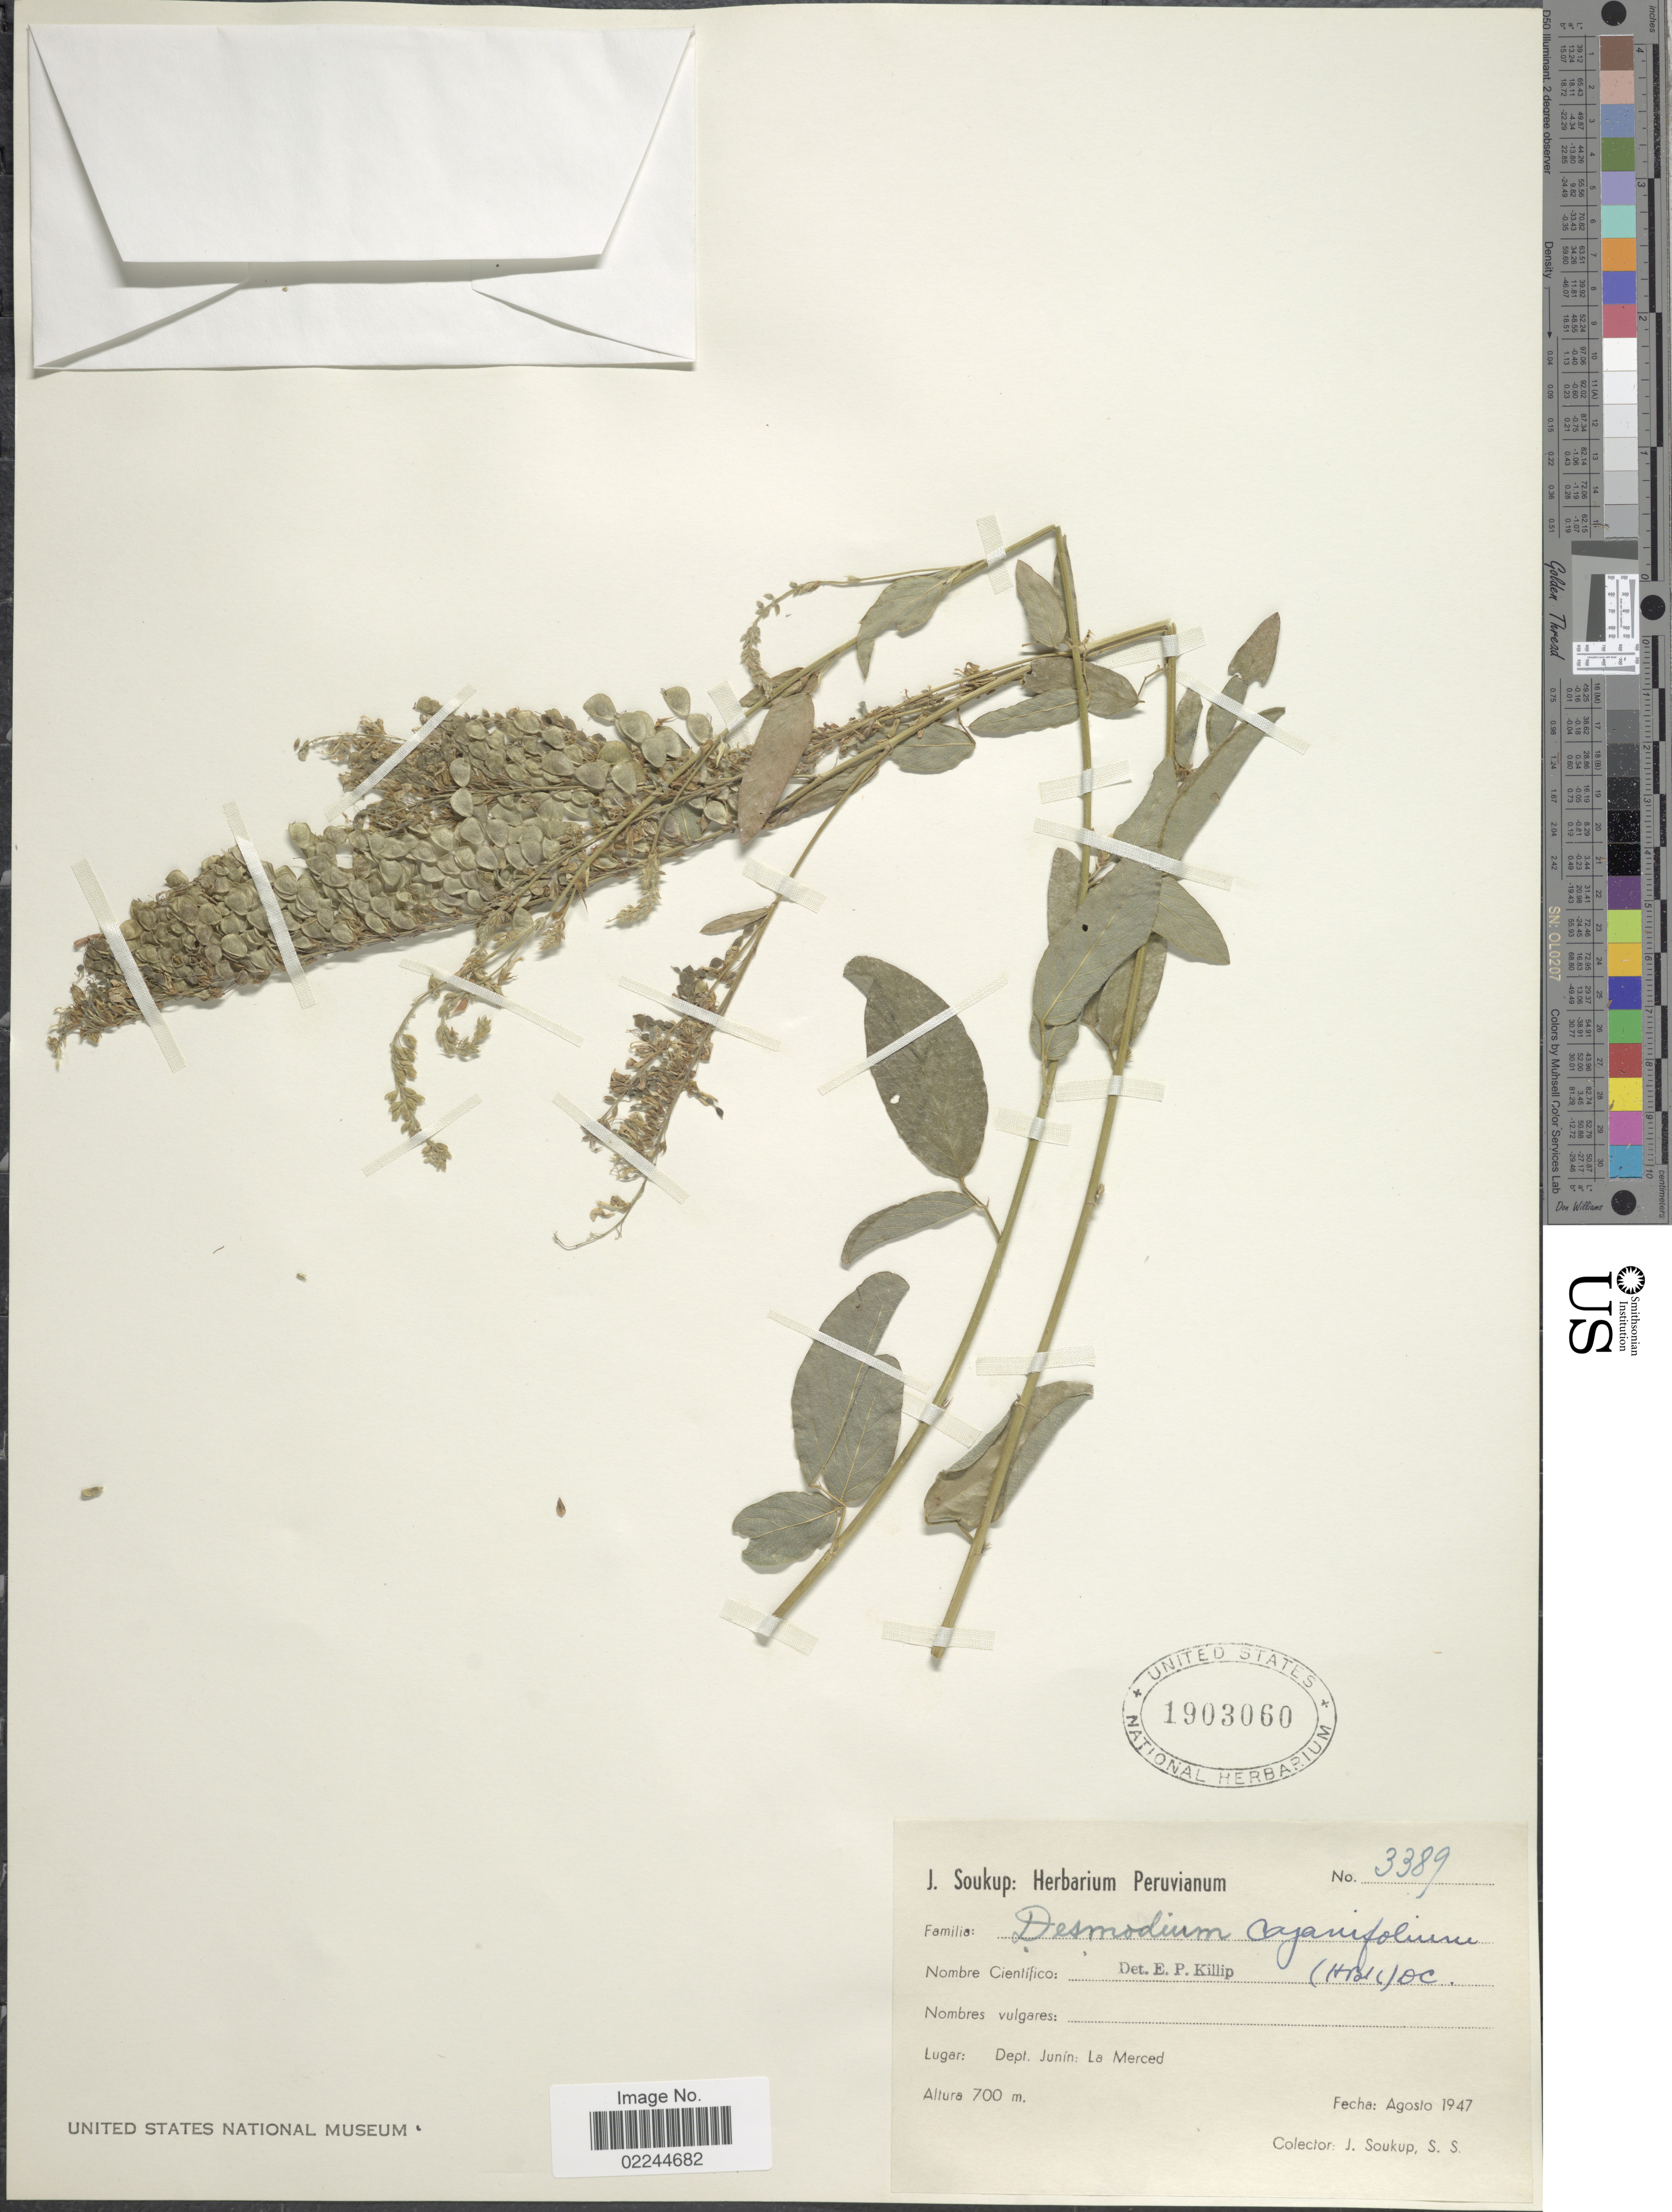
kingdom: Plantae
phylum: Tracheophyta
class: Magnoliopsida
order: Fabales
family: Fabaceae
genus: Desmodium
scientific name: Desmodium cajanifolium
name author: (Kunth) DC.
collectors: J. Soukop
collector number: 3389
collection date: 1947-08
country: Peru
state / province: Junín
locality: La Merced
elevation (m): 700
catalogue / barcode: US 1903060